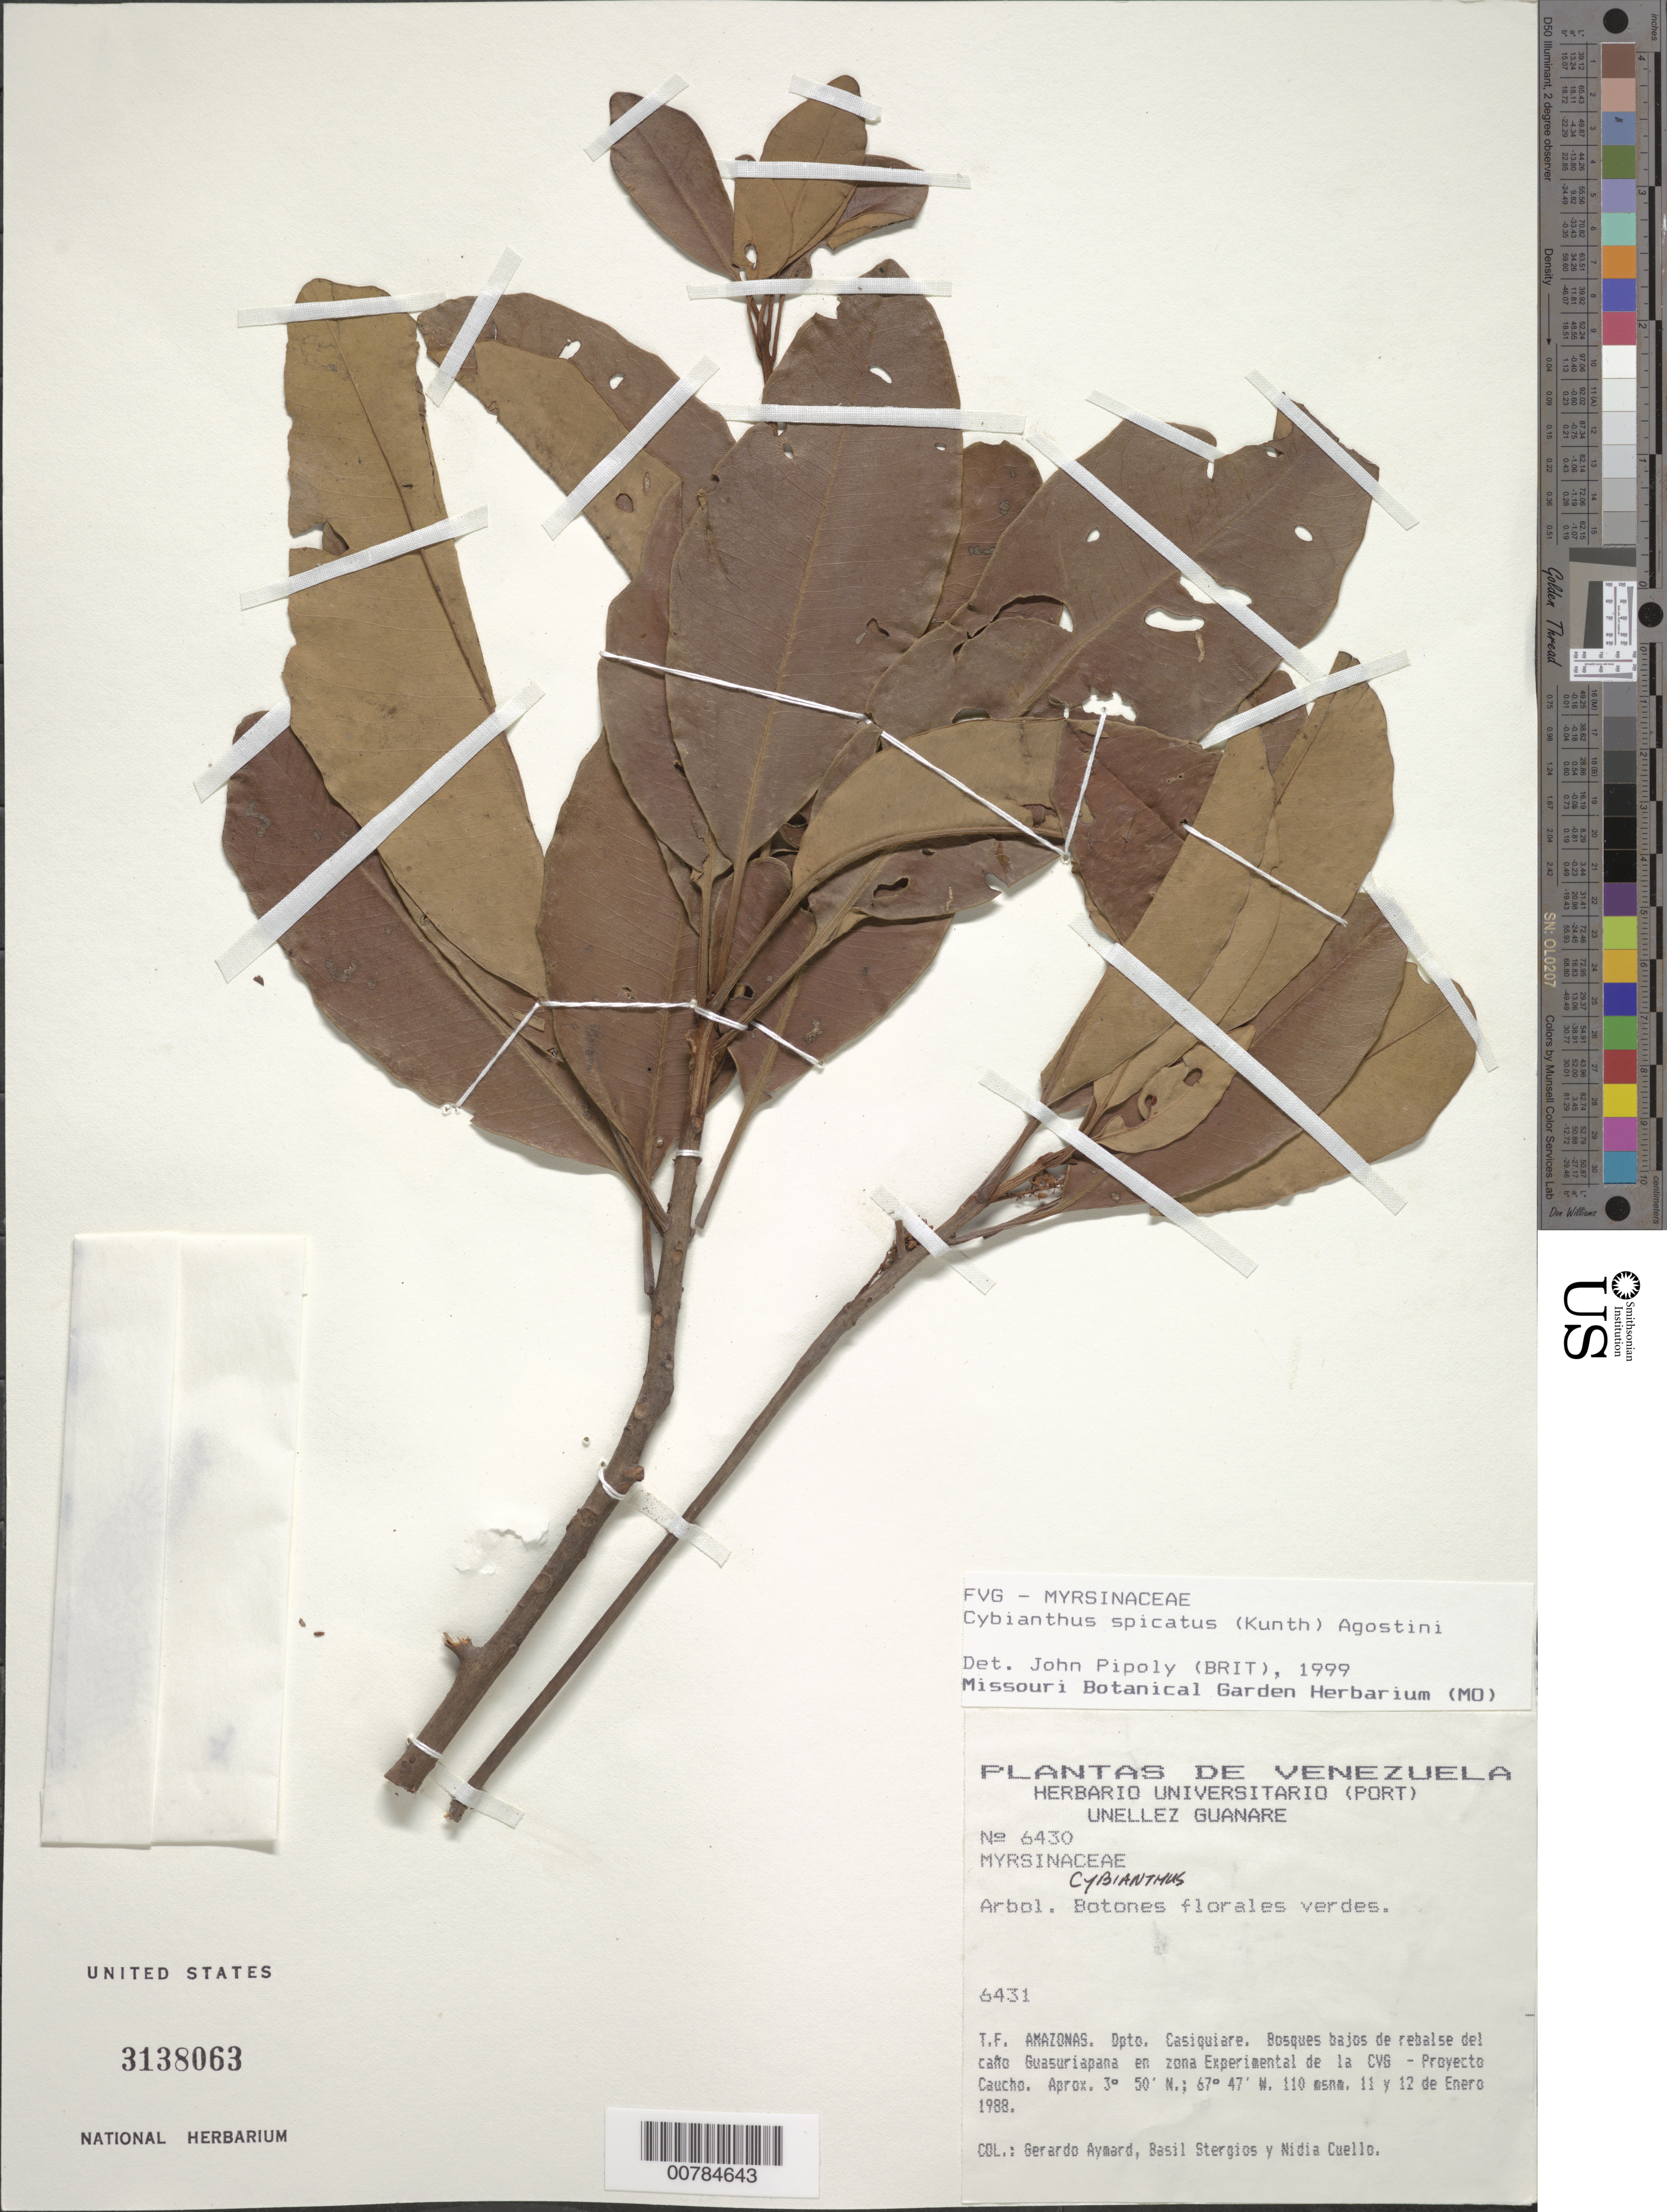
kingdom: Plantae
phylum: Tracheophyta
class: Magnoliopsida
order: Ericales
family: Primulaceae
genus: Cybianthus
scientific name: Cybianthus spicatus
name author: (Kunth) G. Agostini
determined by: Pipoly, J. J., III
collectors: G. A. Aymard, B. G. Stergios & N. L. Cuello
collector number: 6431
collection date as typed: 11-Feb-88 to 12-Feb-88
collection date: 1988-02-11/1988-02-12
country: Venezuela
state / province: Amazonas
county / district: Casiquiare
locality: Caño Guasuriapana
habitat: Bosques bajos de rebalse del cano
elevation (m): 110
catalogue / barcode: US 3138063